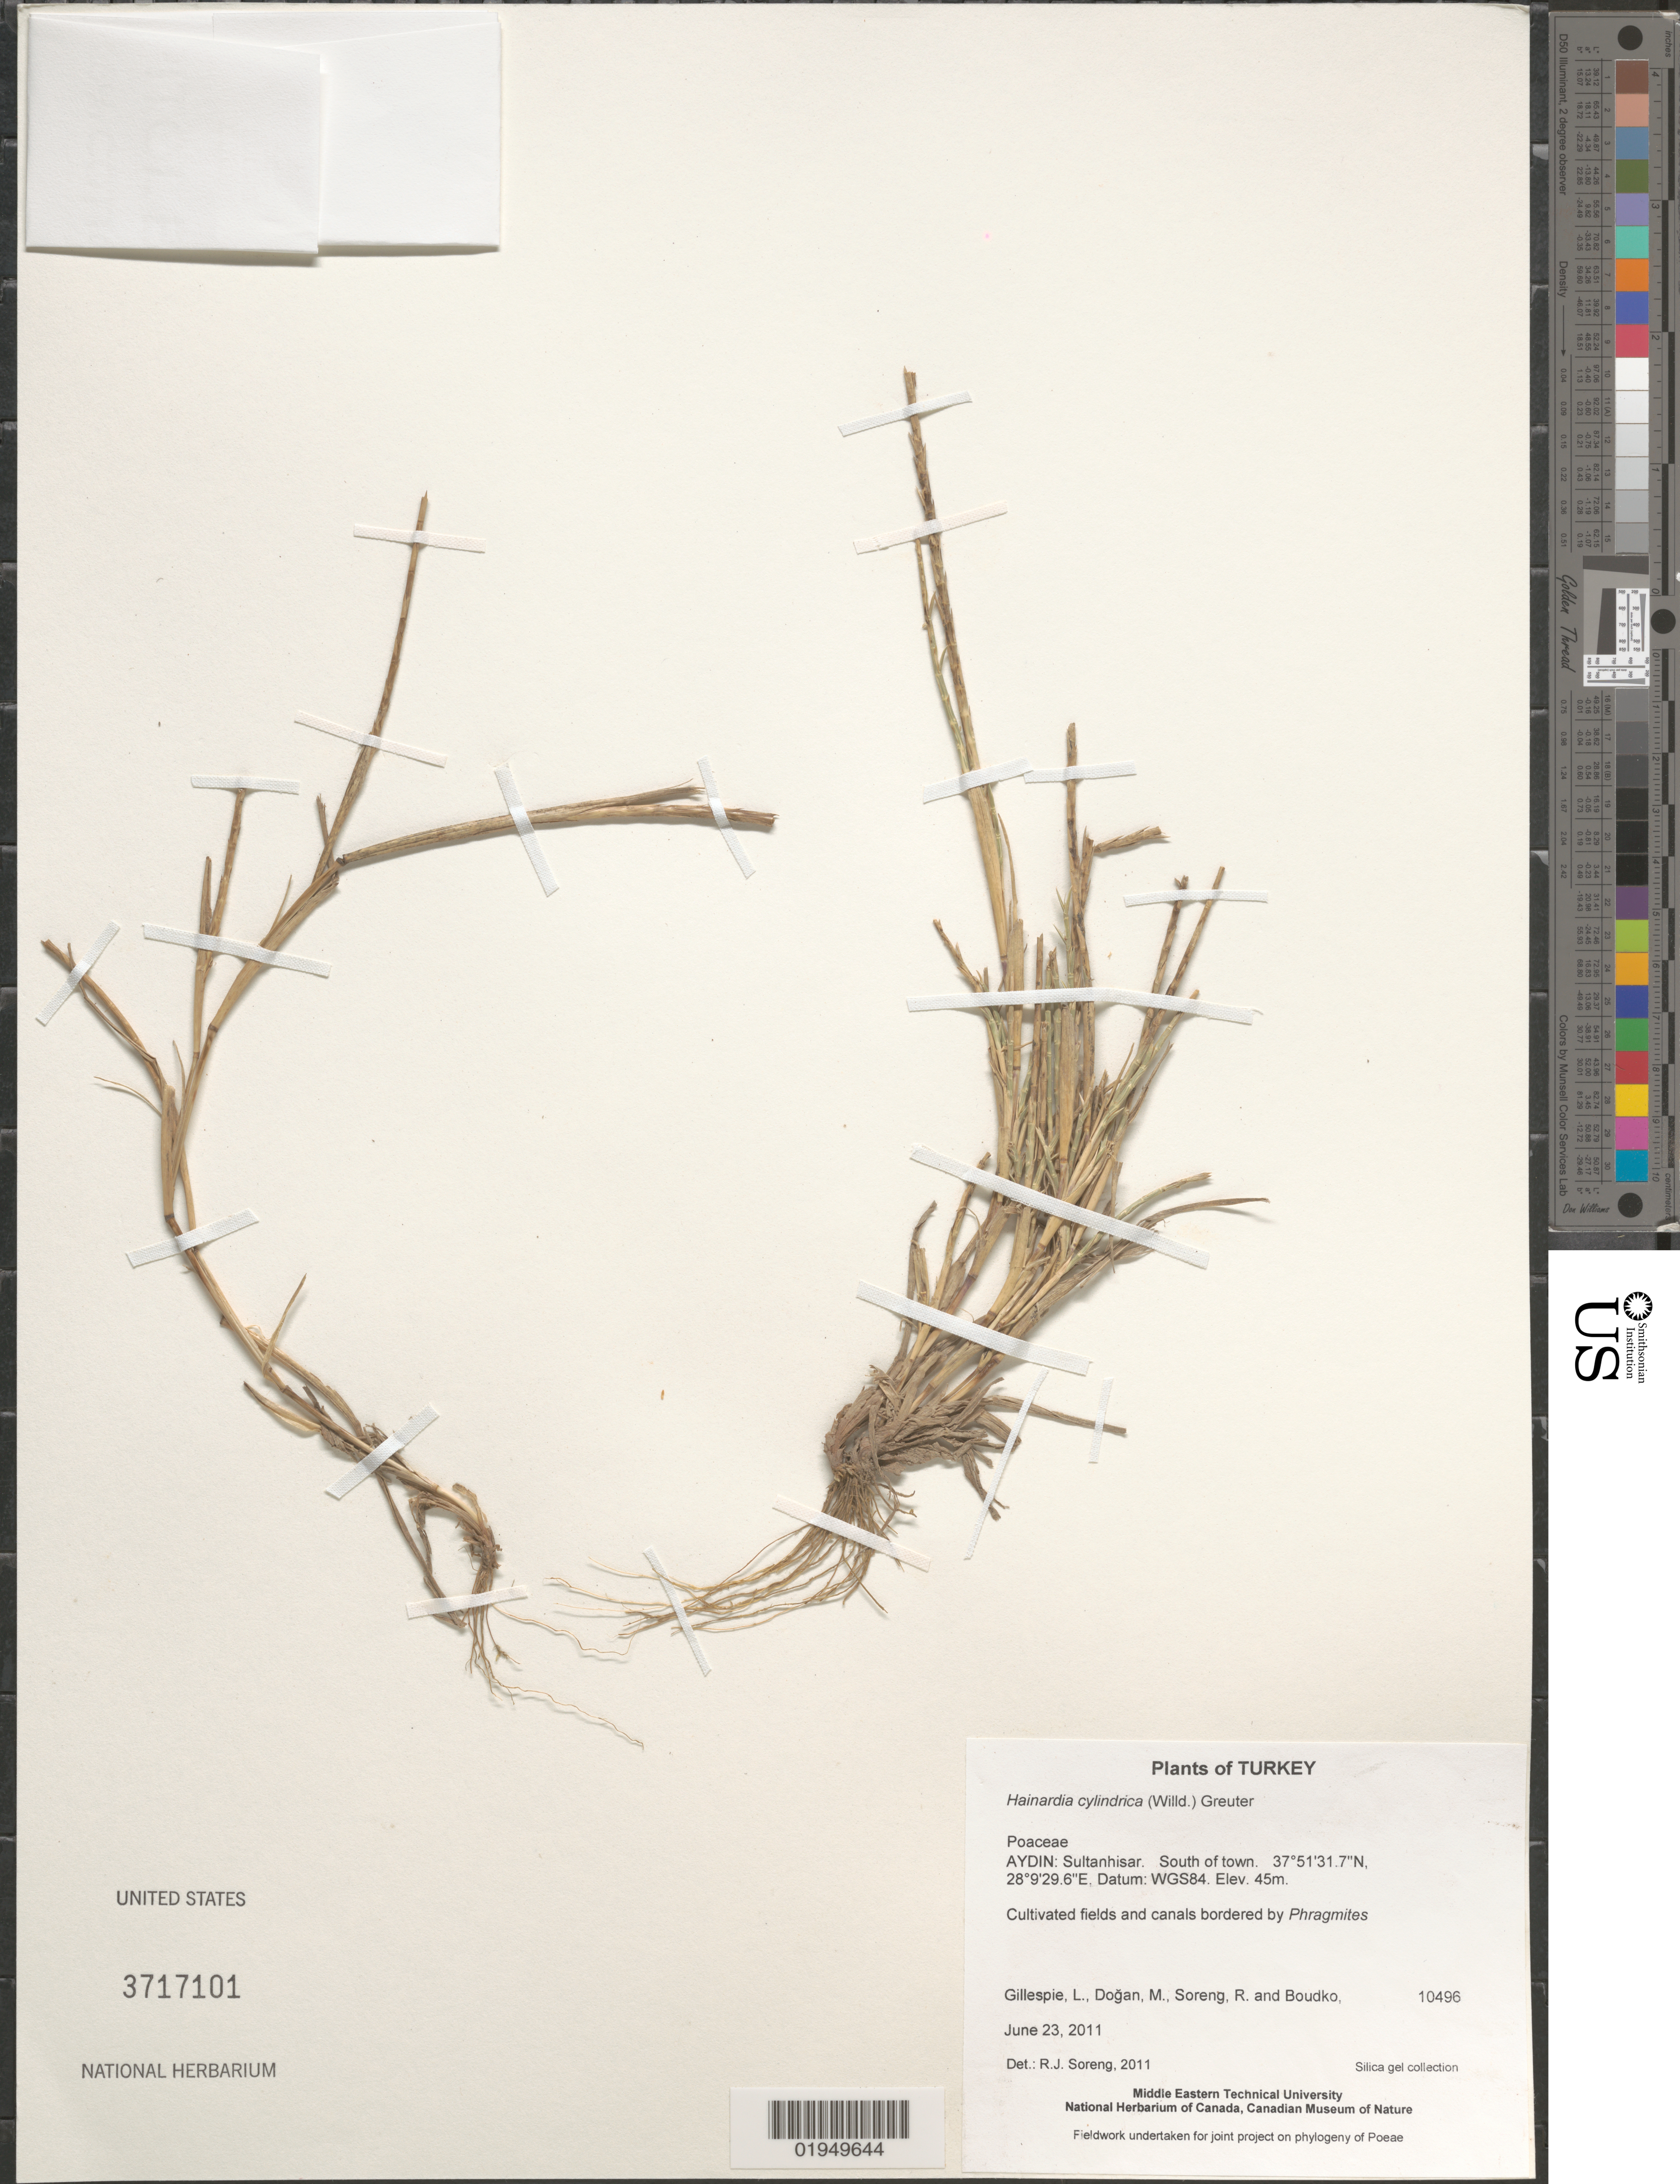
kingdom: Plantae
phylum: Tracheophyta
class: Liliopsida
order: Poales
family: Poaceae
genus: Hainardia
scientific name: Hainardia cylindrica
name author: (Willd.) Greuter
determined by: Soreng, Robert J., Research Associate (BOT), Smithsonian Institution - National Museum of Natural History (UNITED STATES)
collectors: L. J. Gillespie, M. Doğan, R. J. Soreng & K. Boudko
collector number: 10496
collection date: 2011-06-23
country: Turkey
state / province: Aydin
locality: Sultanhisar. South of town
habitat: Cultivated fields and canals bordered by Phragmites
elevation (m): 45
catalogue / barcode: US 3717101